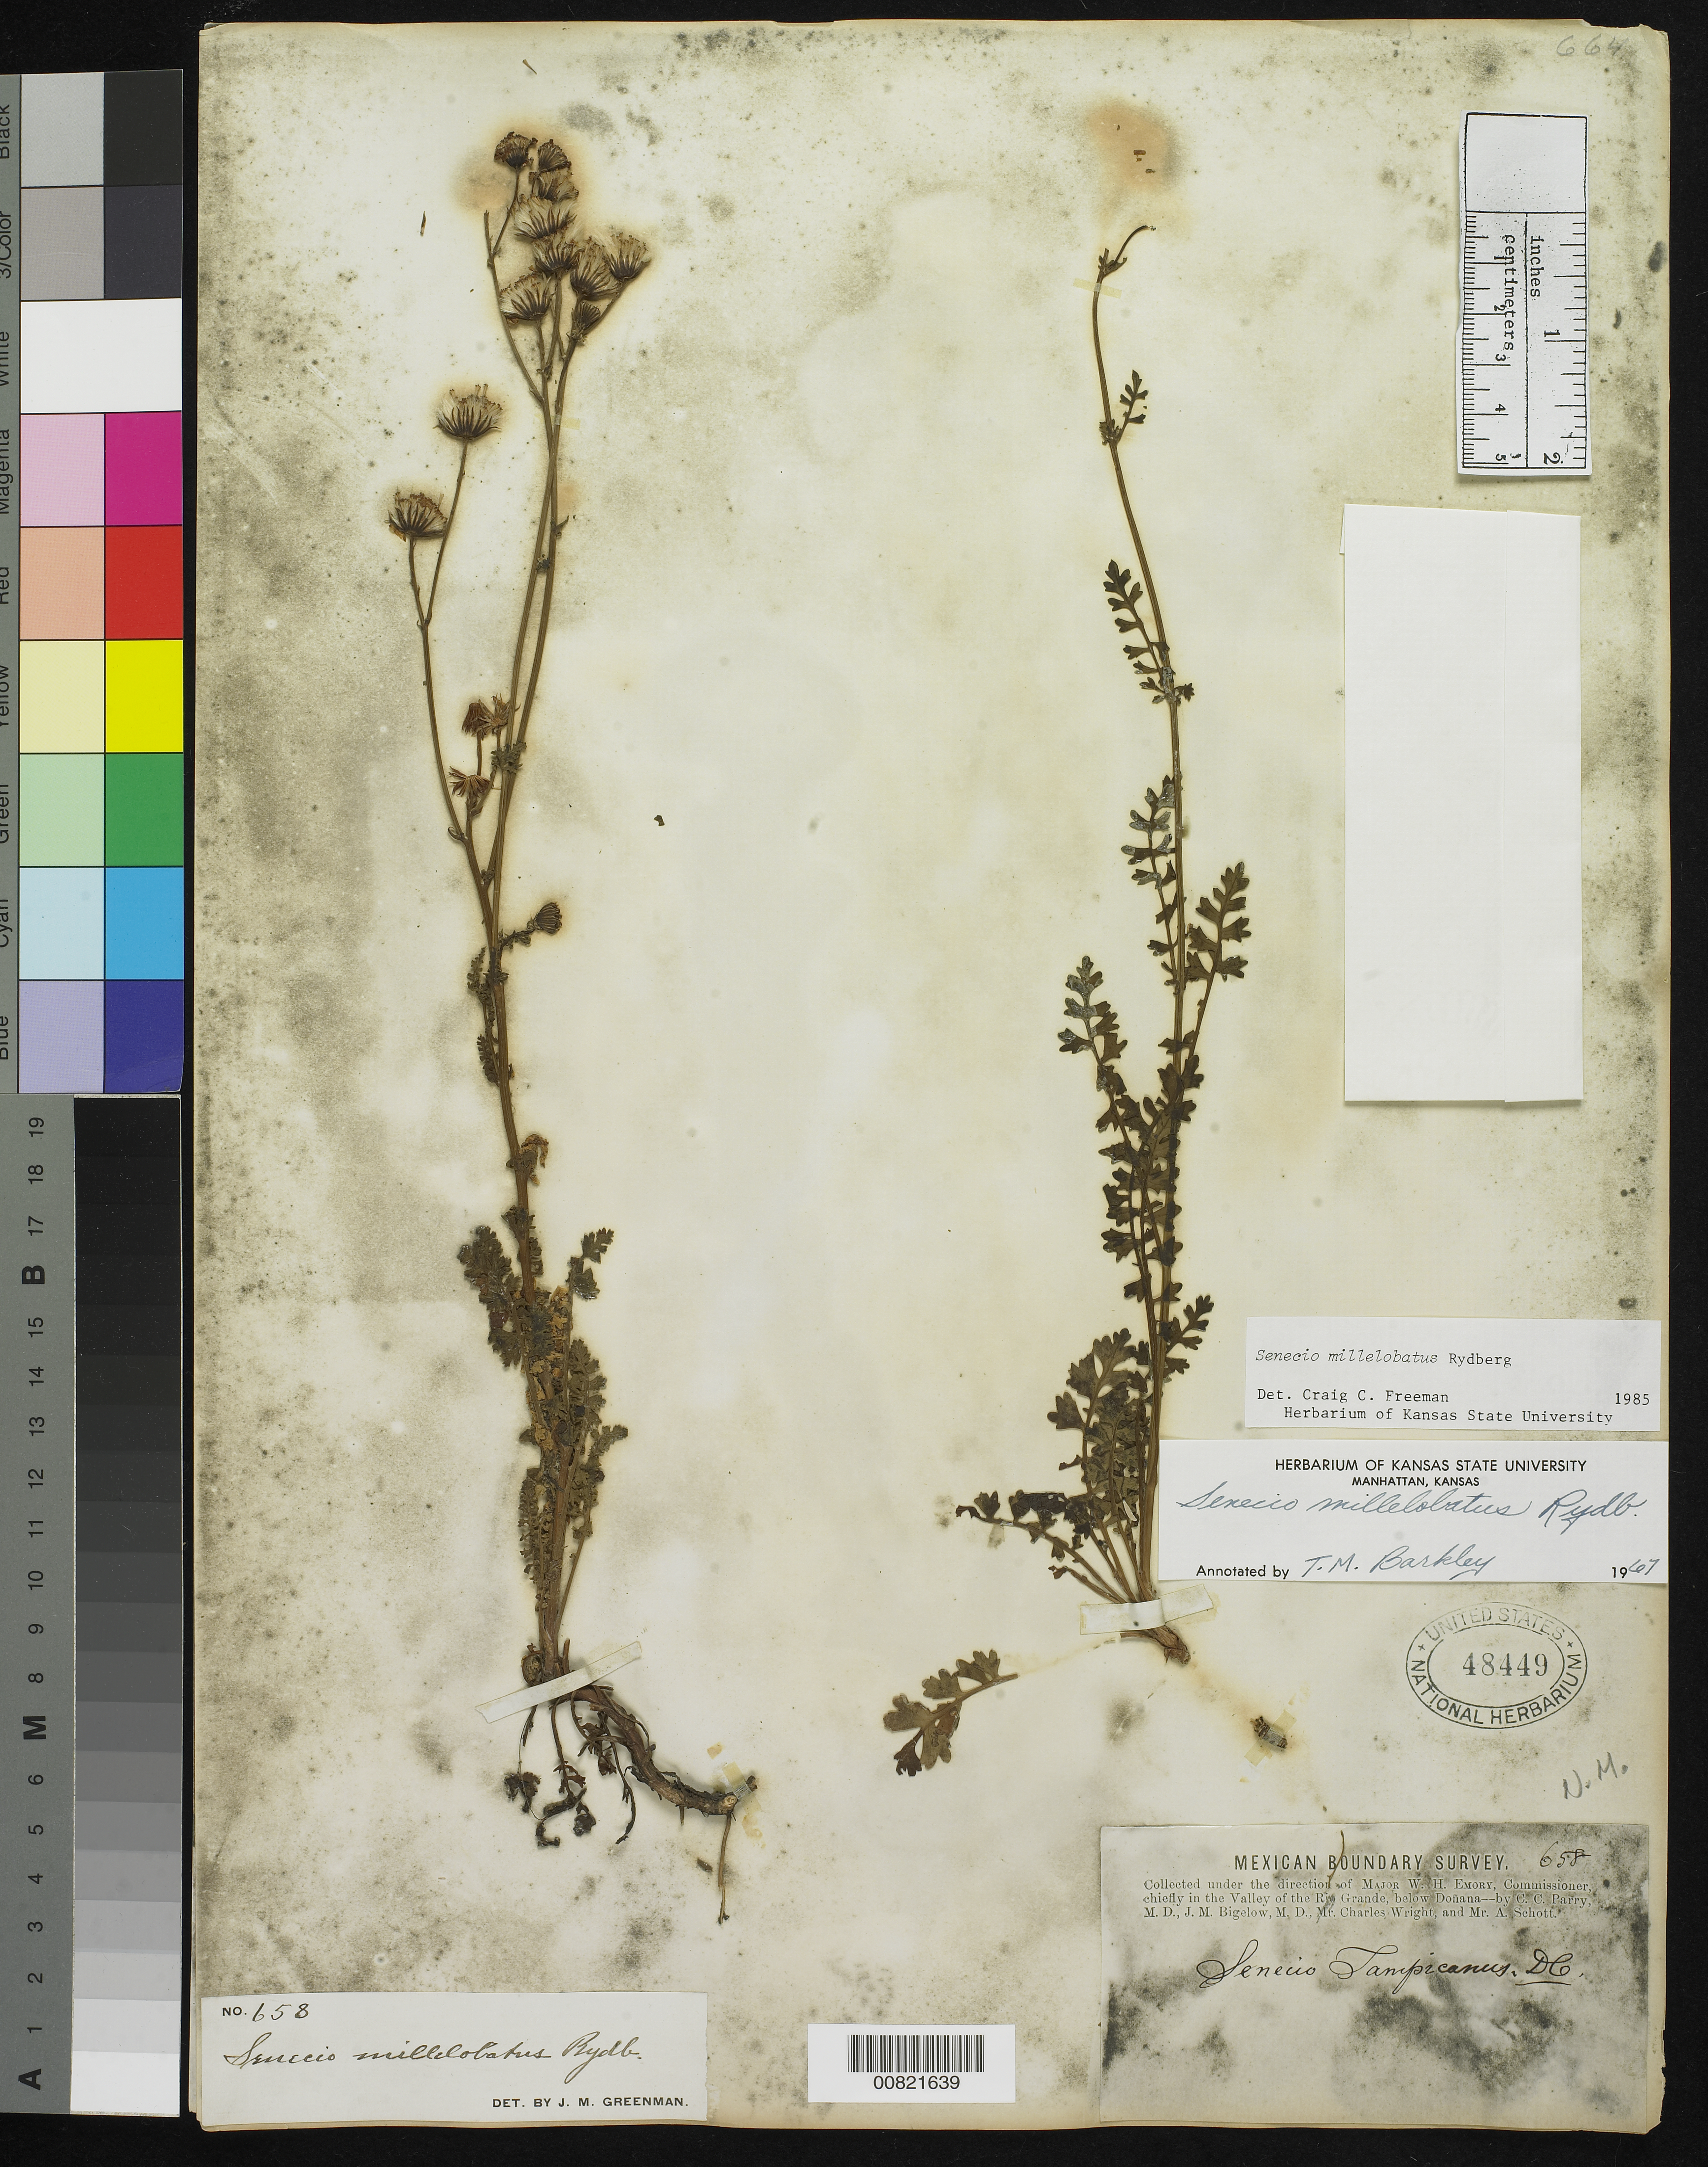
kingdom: Plantae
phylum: Tracheophyta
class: Magnoliopsida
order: Asterales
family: Asteraceae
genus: Senecio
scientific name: Senecio millelobatus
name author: Rydb.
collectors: C. C. Parry, J. M. Bigelow, C. Wright & A. C. V. Schott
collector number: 658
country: United States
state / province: New Mexico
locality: Valley of the Rio Grande, below Doñana.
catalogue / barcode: US 48449